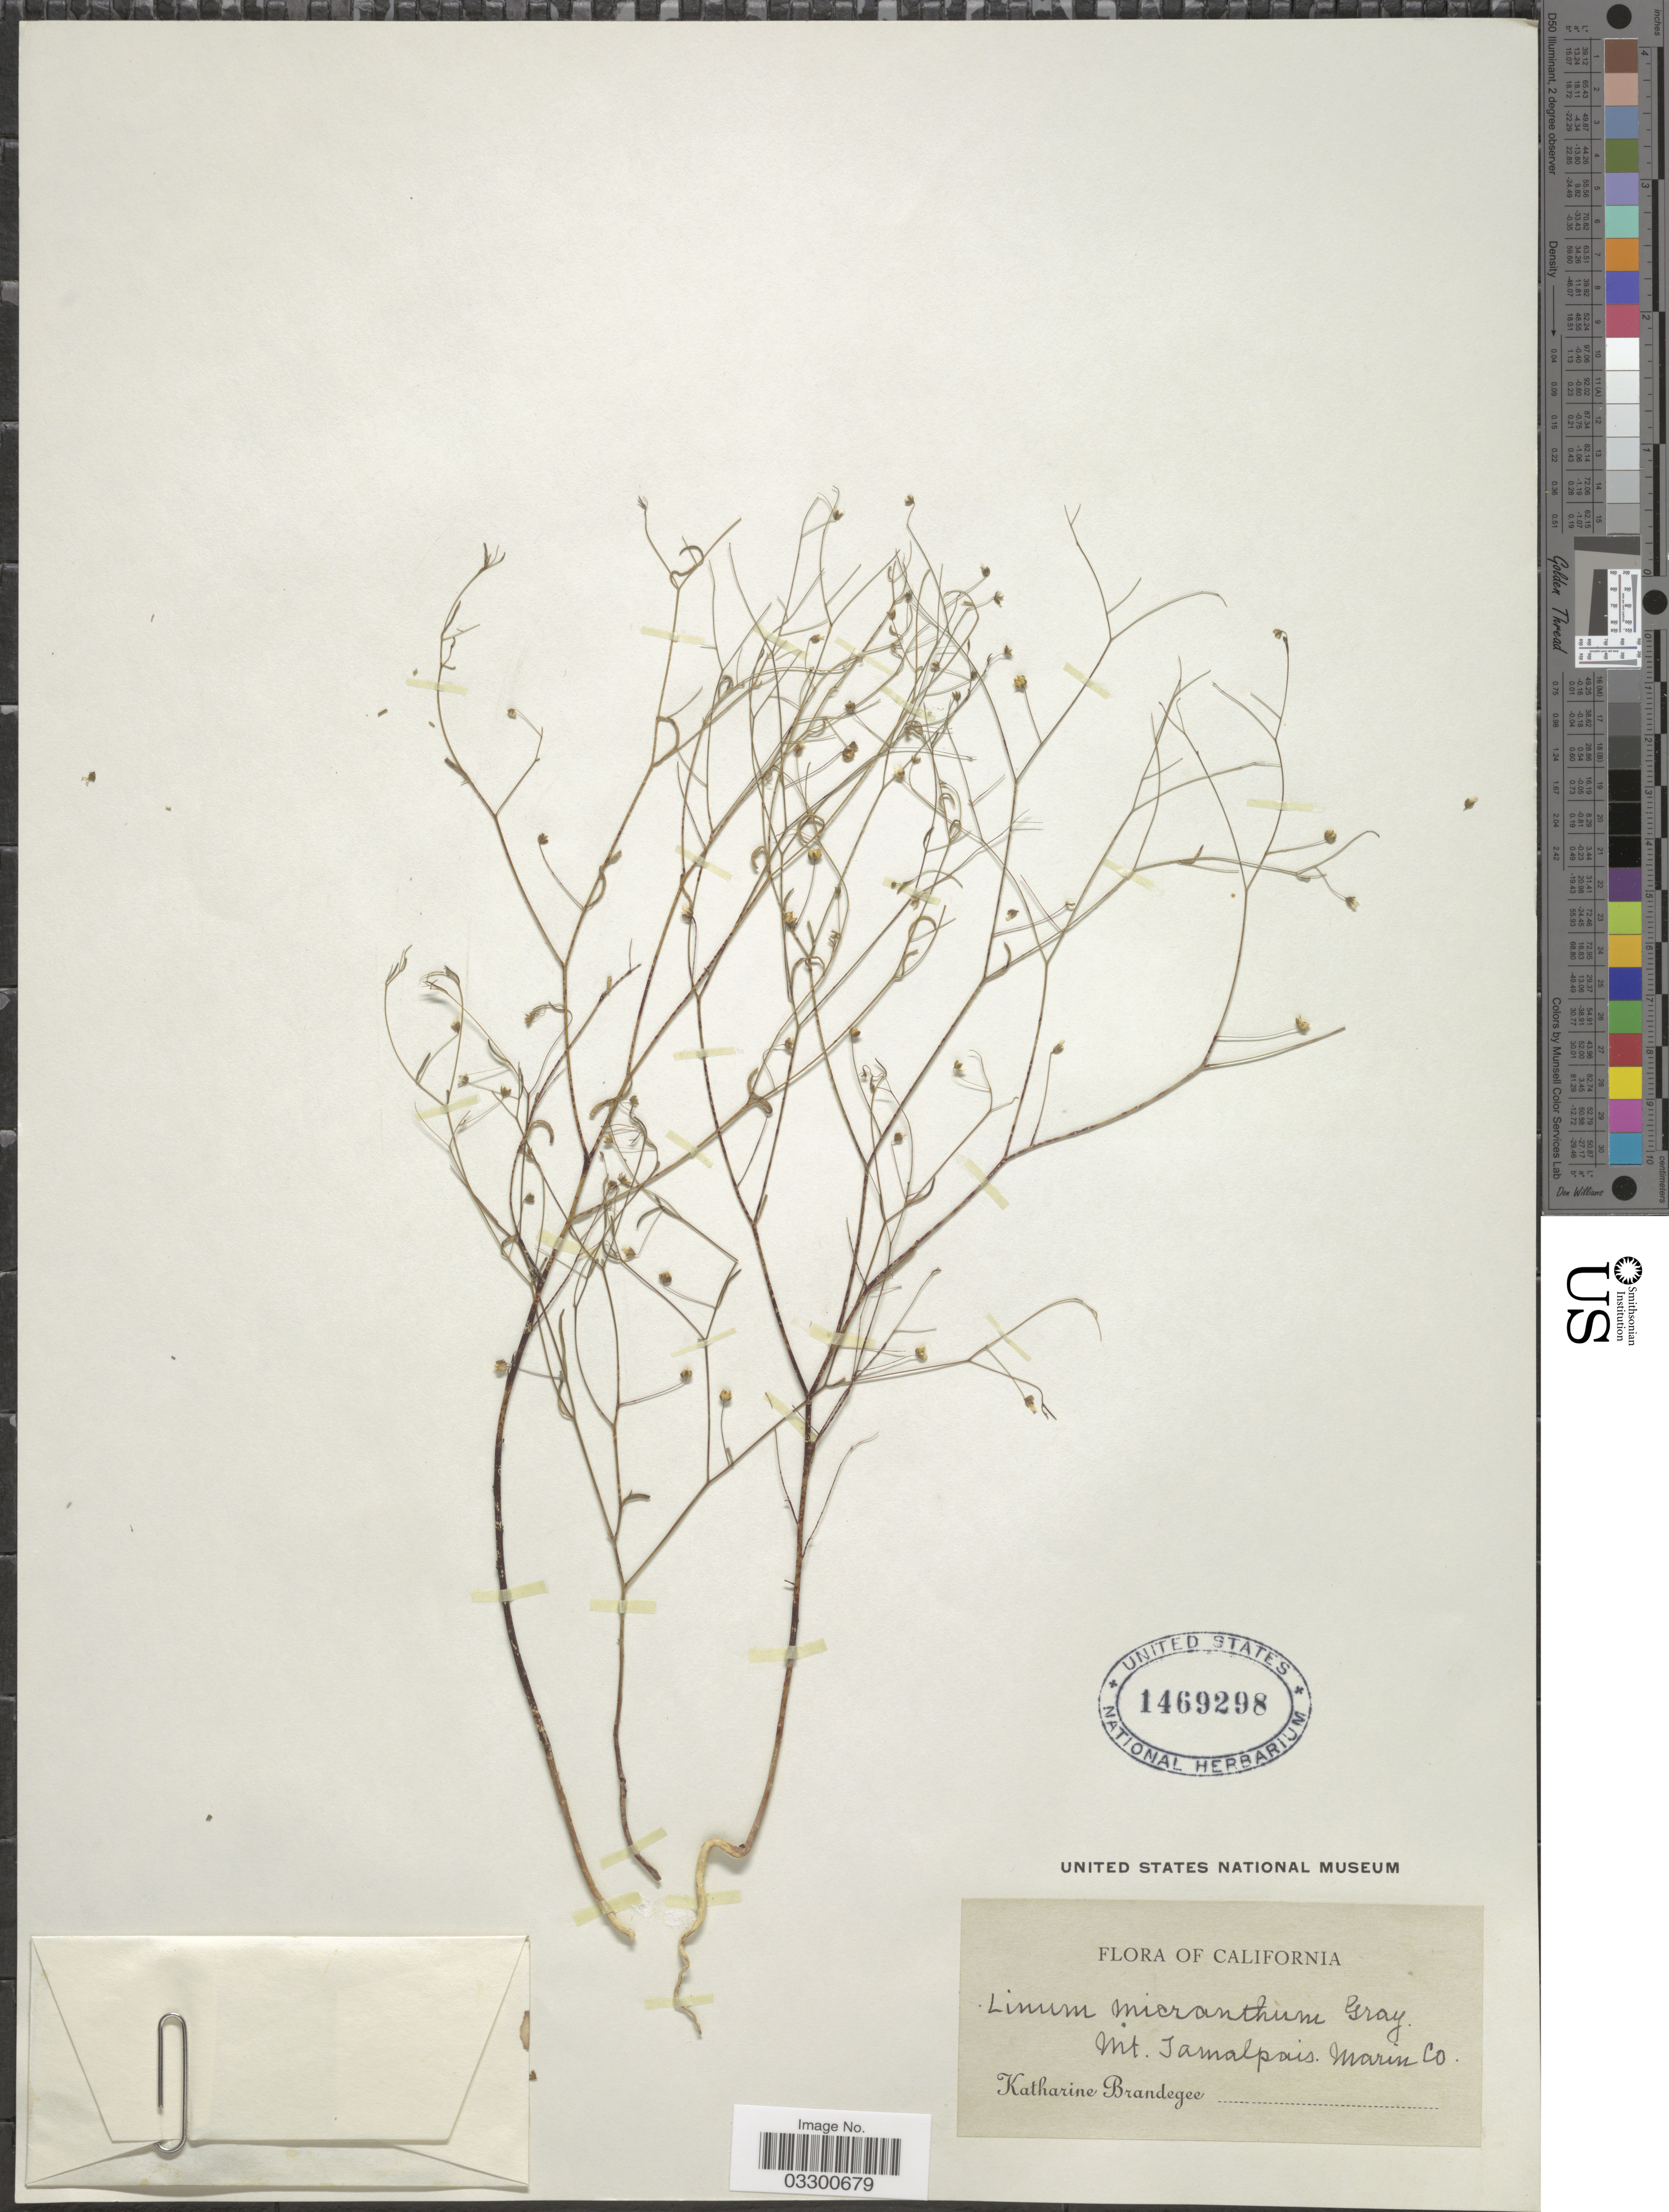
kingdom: Plantae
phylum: Tracheophyta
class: Magnoliopsida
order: Malpighiales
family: Linaceae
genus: Hesperolinon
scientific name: Hesperolinon micranthum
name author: (A. Gray) Small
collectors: M. K. Brandegee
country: United States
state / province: California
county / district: Marin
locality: Mt. Tamalpais. Marin Co.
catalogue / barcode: US 1469298